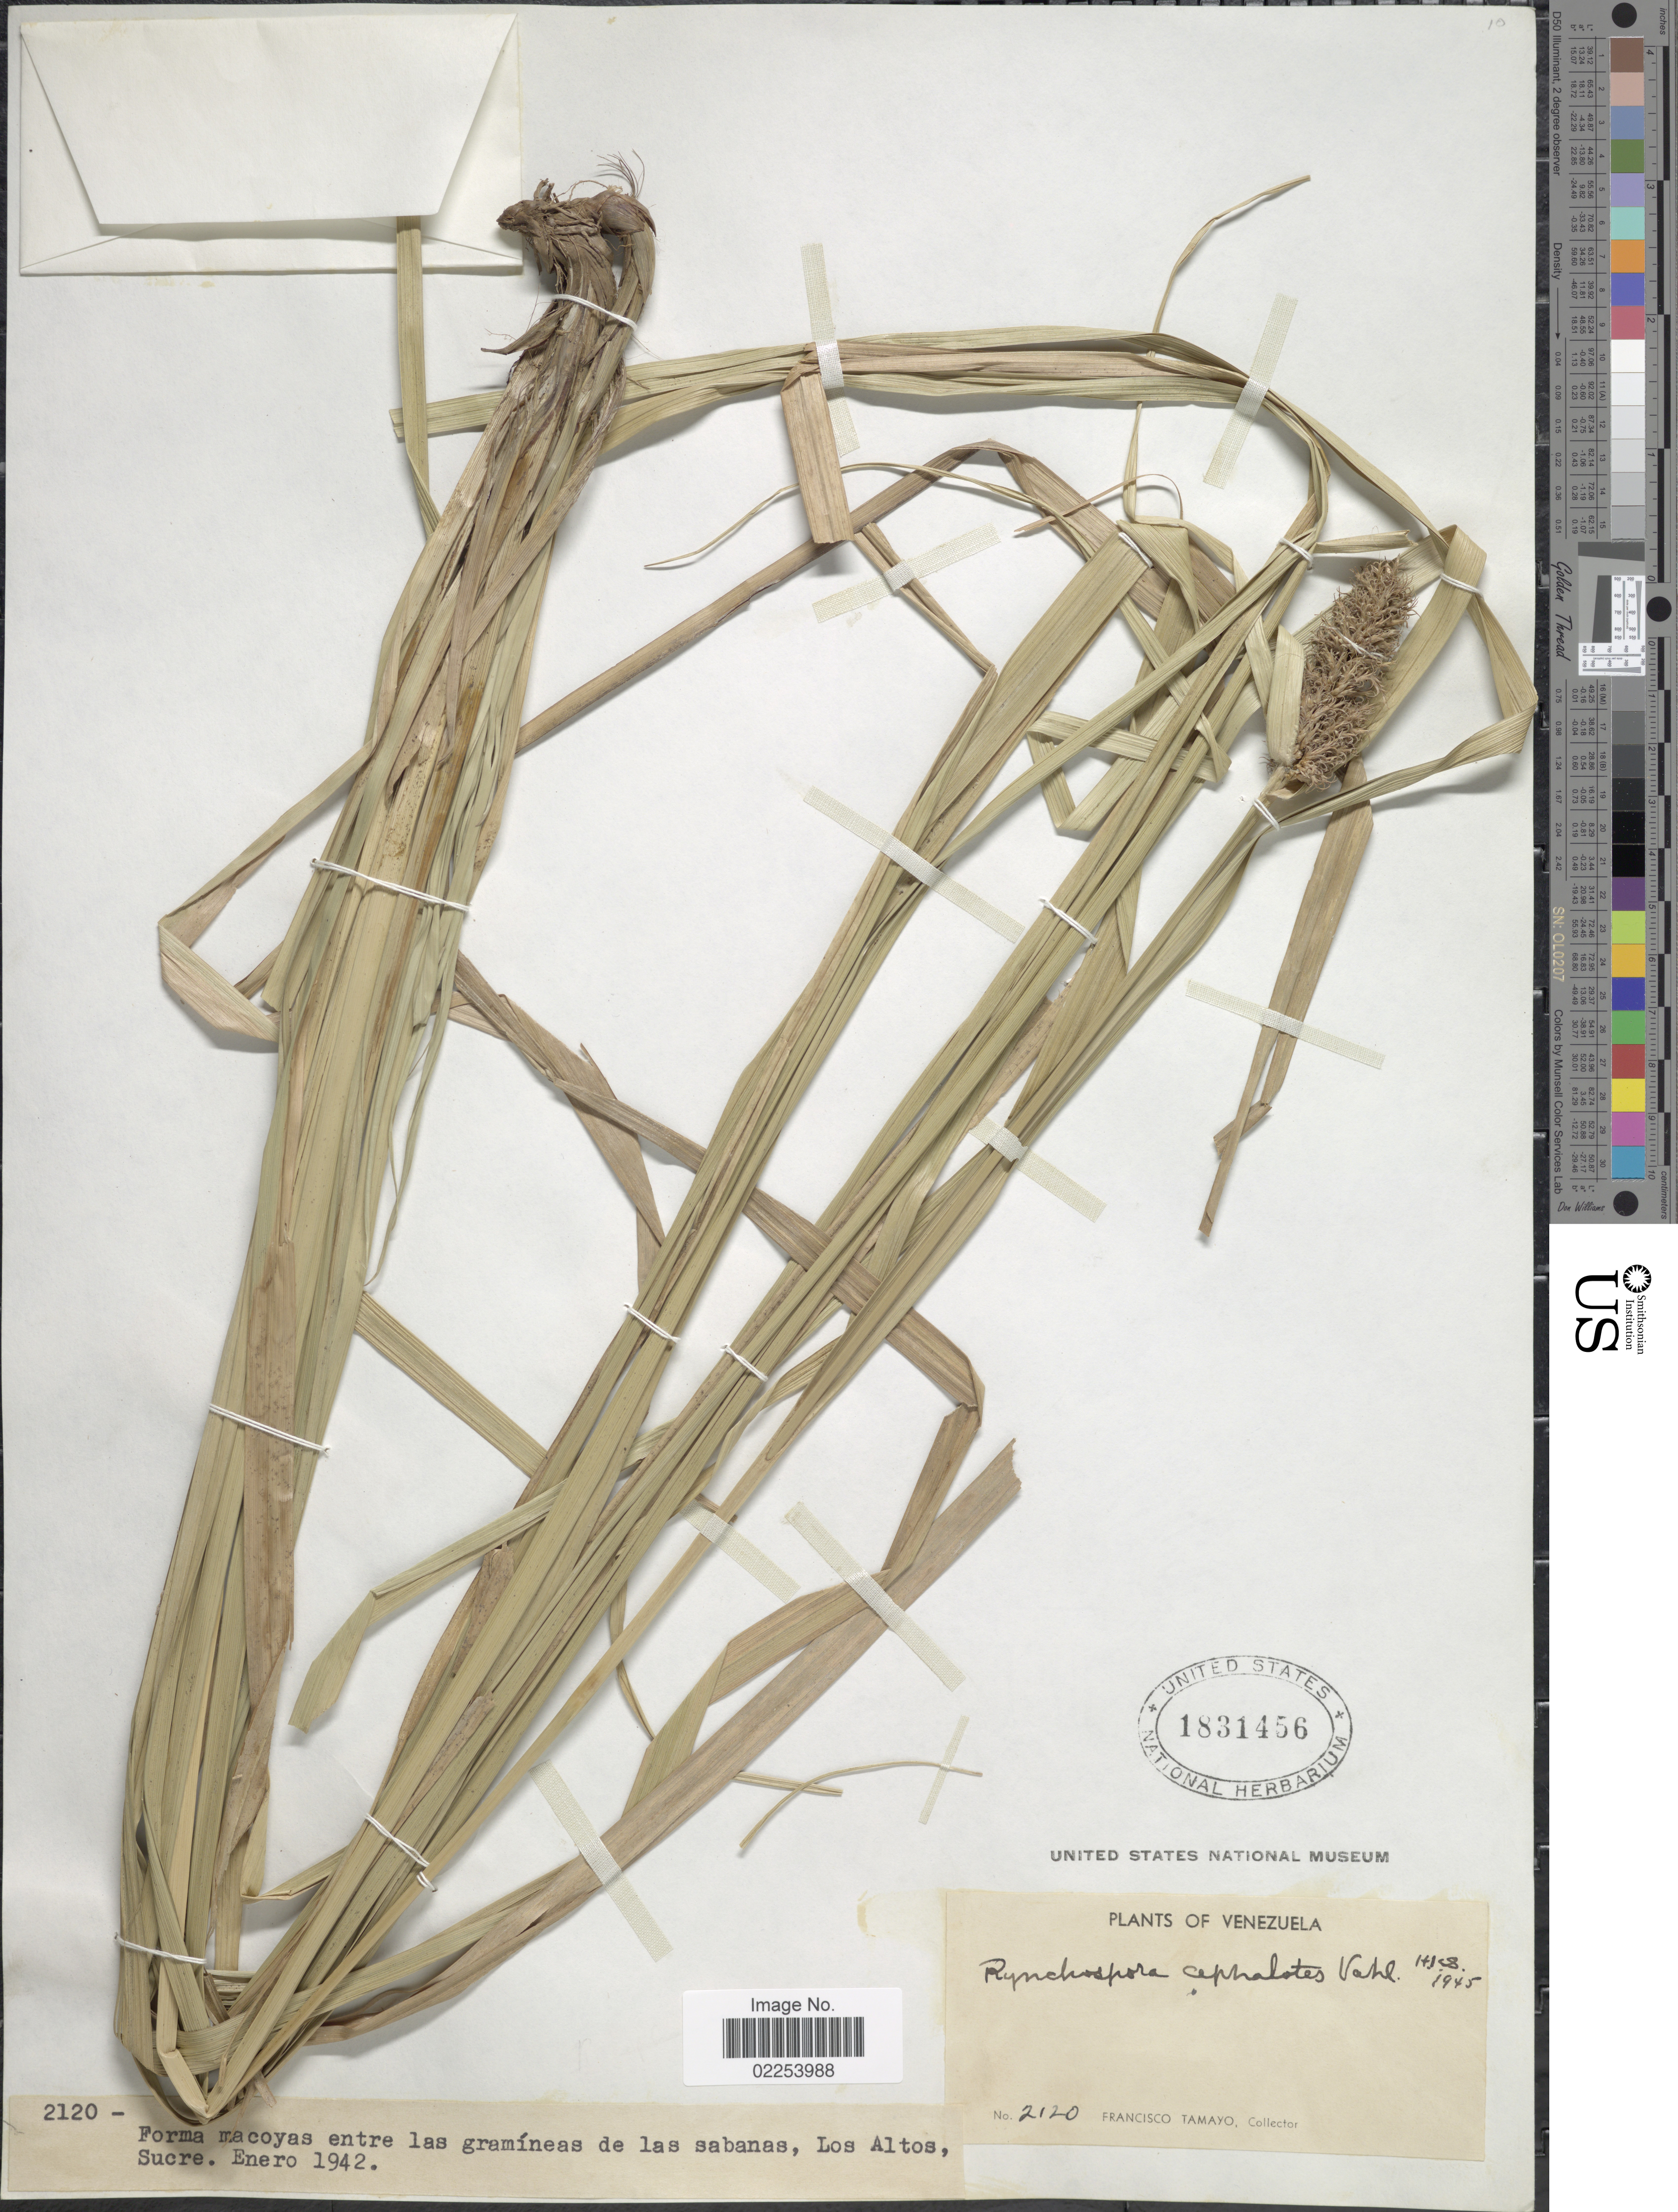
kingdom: Plantae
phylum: Tracheophyta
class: Liliopsida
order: Poales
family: Cyperaceae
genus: Rhynchospora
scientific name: Rhynchospora cephalotes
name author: (L.) Vahl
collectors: F. Tamayo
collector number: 2120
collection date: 1942-01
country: Venezuela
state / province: Sucre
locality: Forma macoyas entre las gramineas de las sabanas, Los Altos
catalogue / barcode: US 1831456